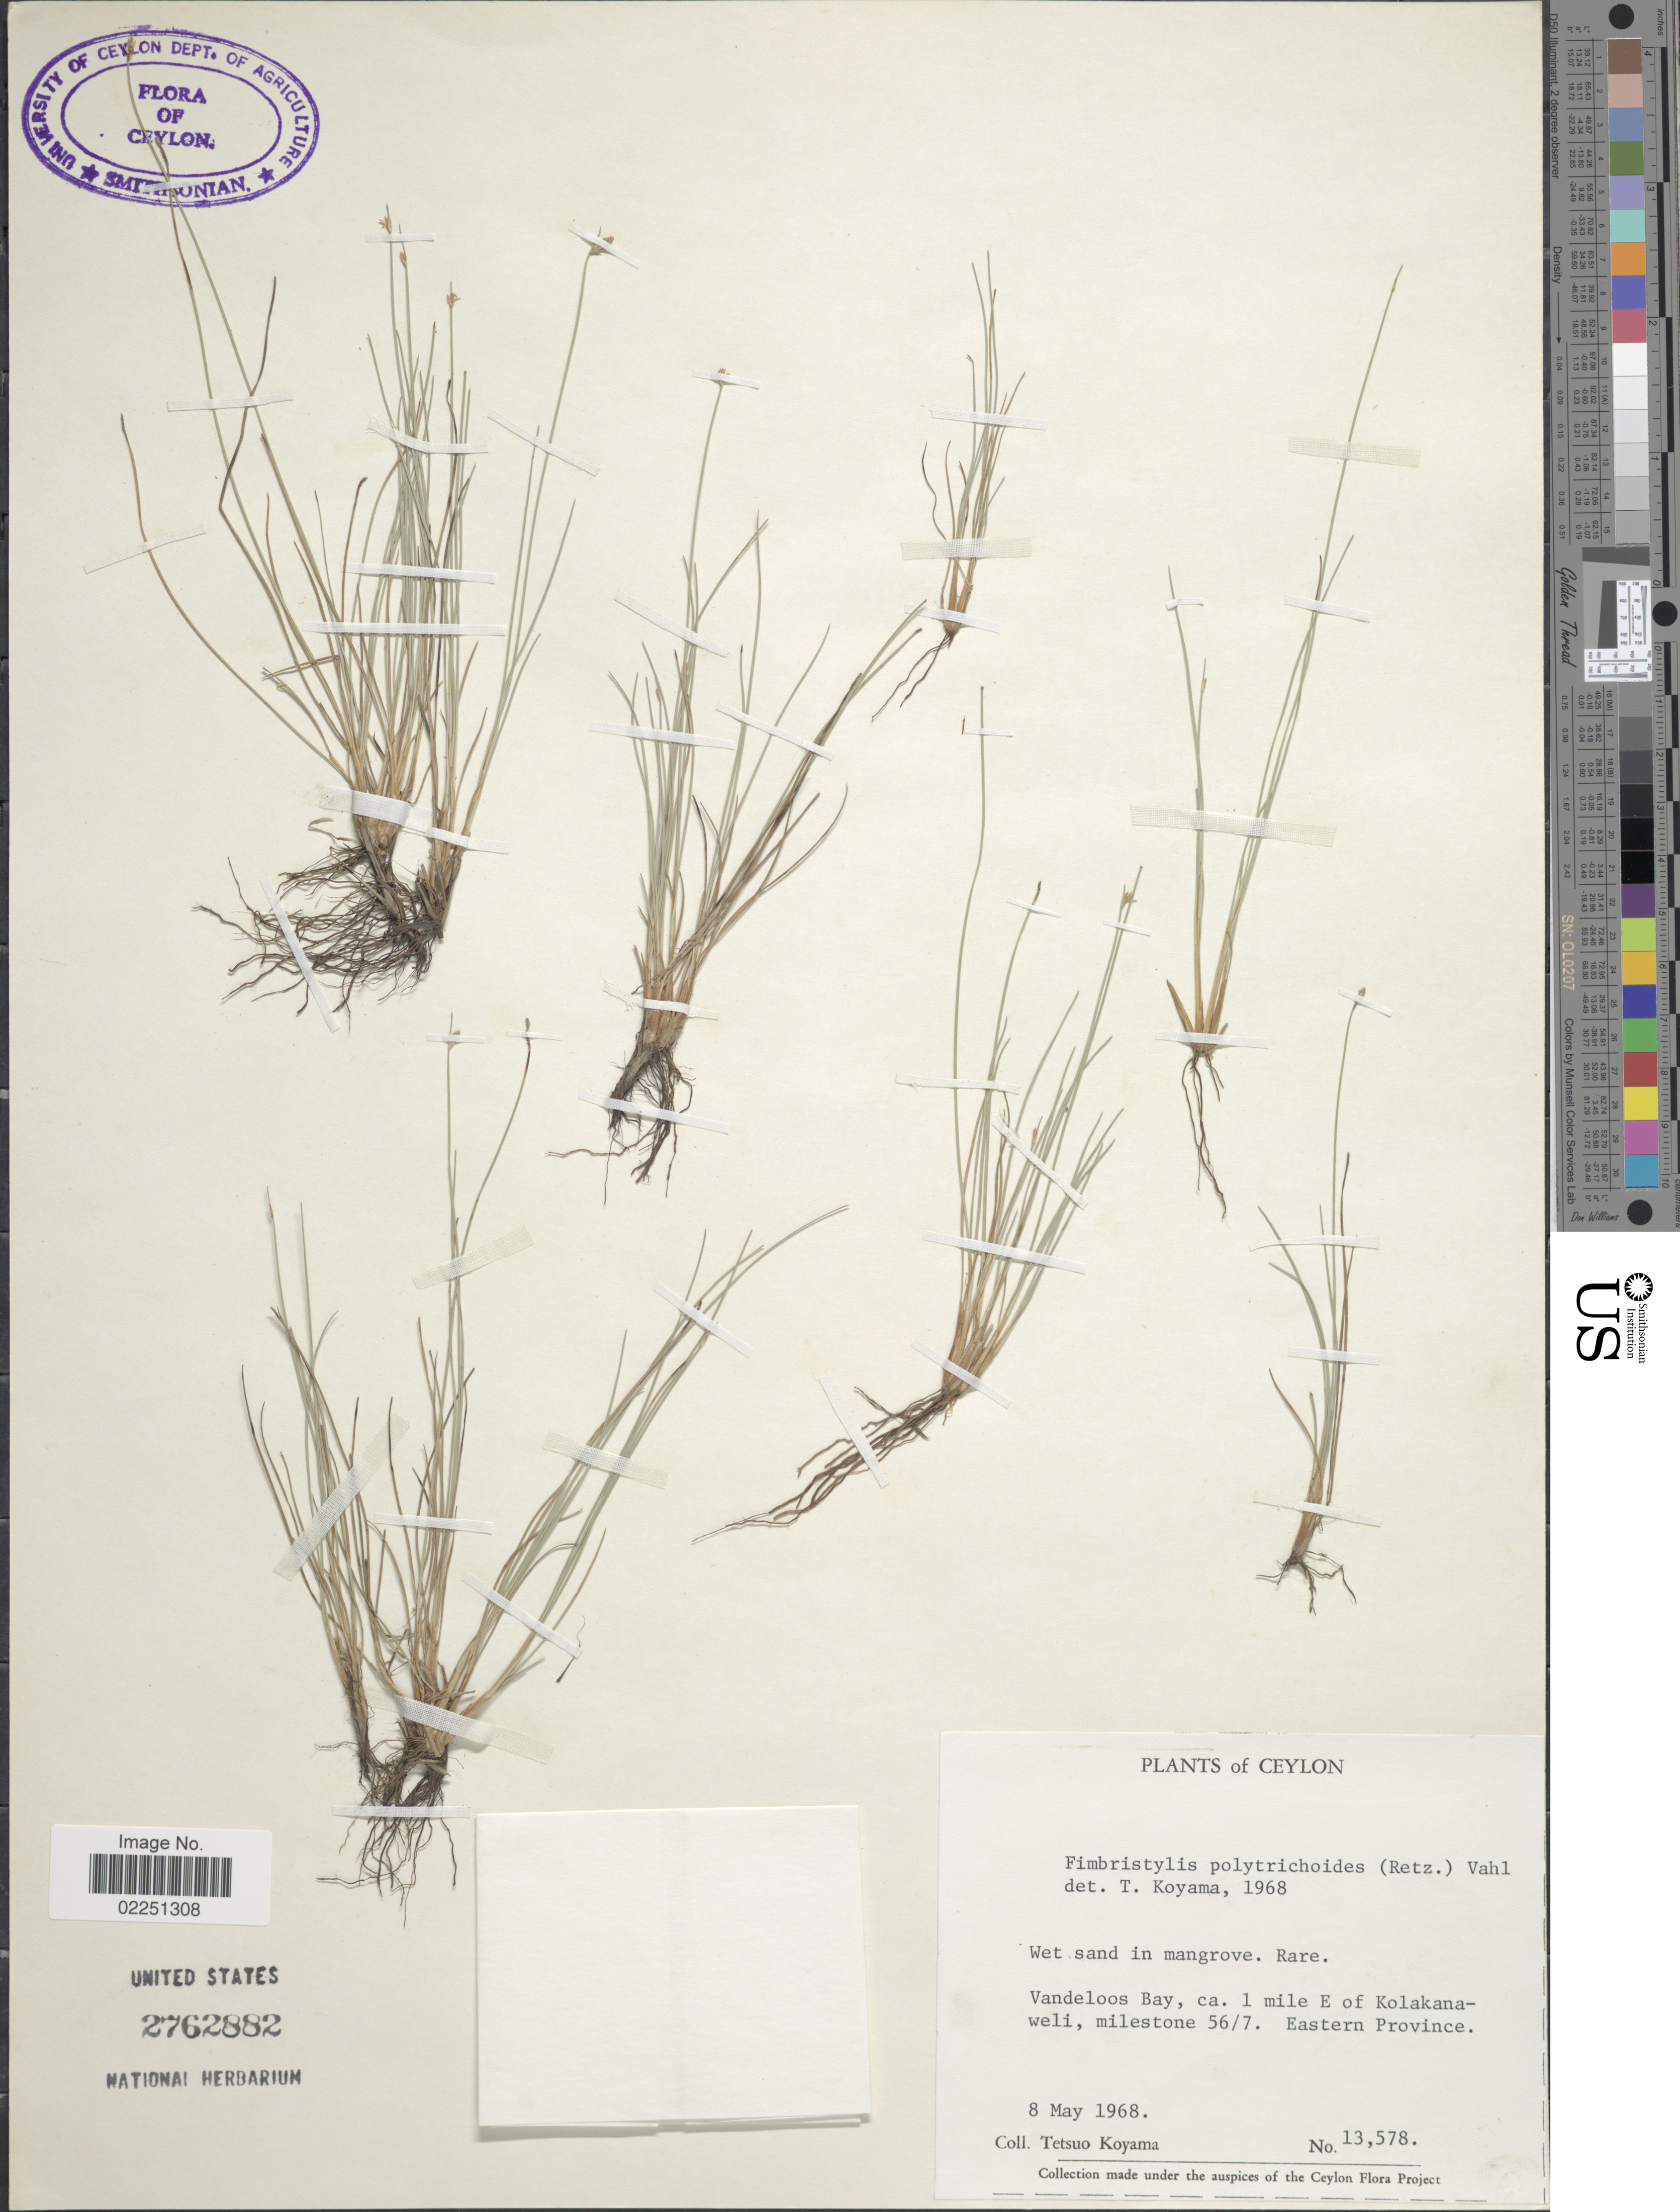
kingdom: Plantae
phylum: Tracheophyta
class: Liliopsida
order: Poales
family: Cyperaceae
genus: Fimbristylis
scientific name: Fimbristylis polytrichoides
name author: (Retz.) Vahl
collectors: T. Koyama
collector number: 13578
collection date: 1968-05-08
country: Sri Lanka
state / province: Eastern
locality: Ceylon. Vandeloos Bay, ca. 1 mile E of Kolakanaweli, milestone 56/7. Eastern Province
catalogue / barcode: US 2762882